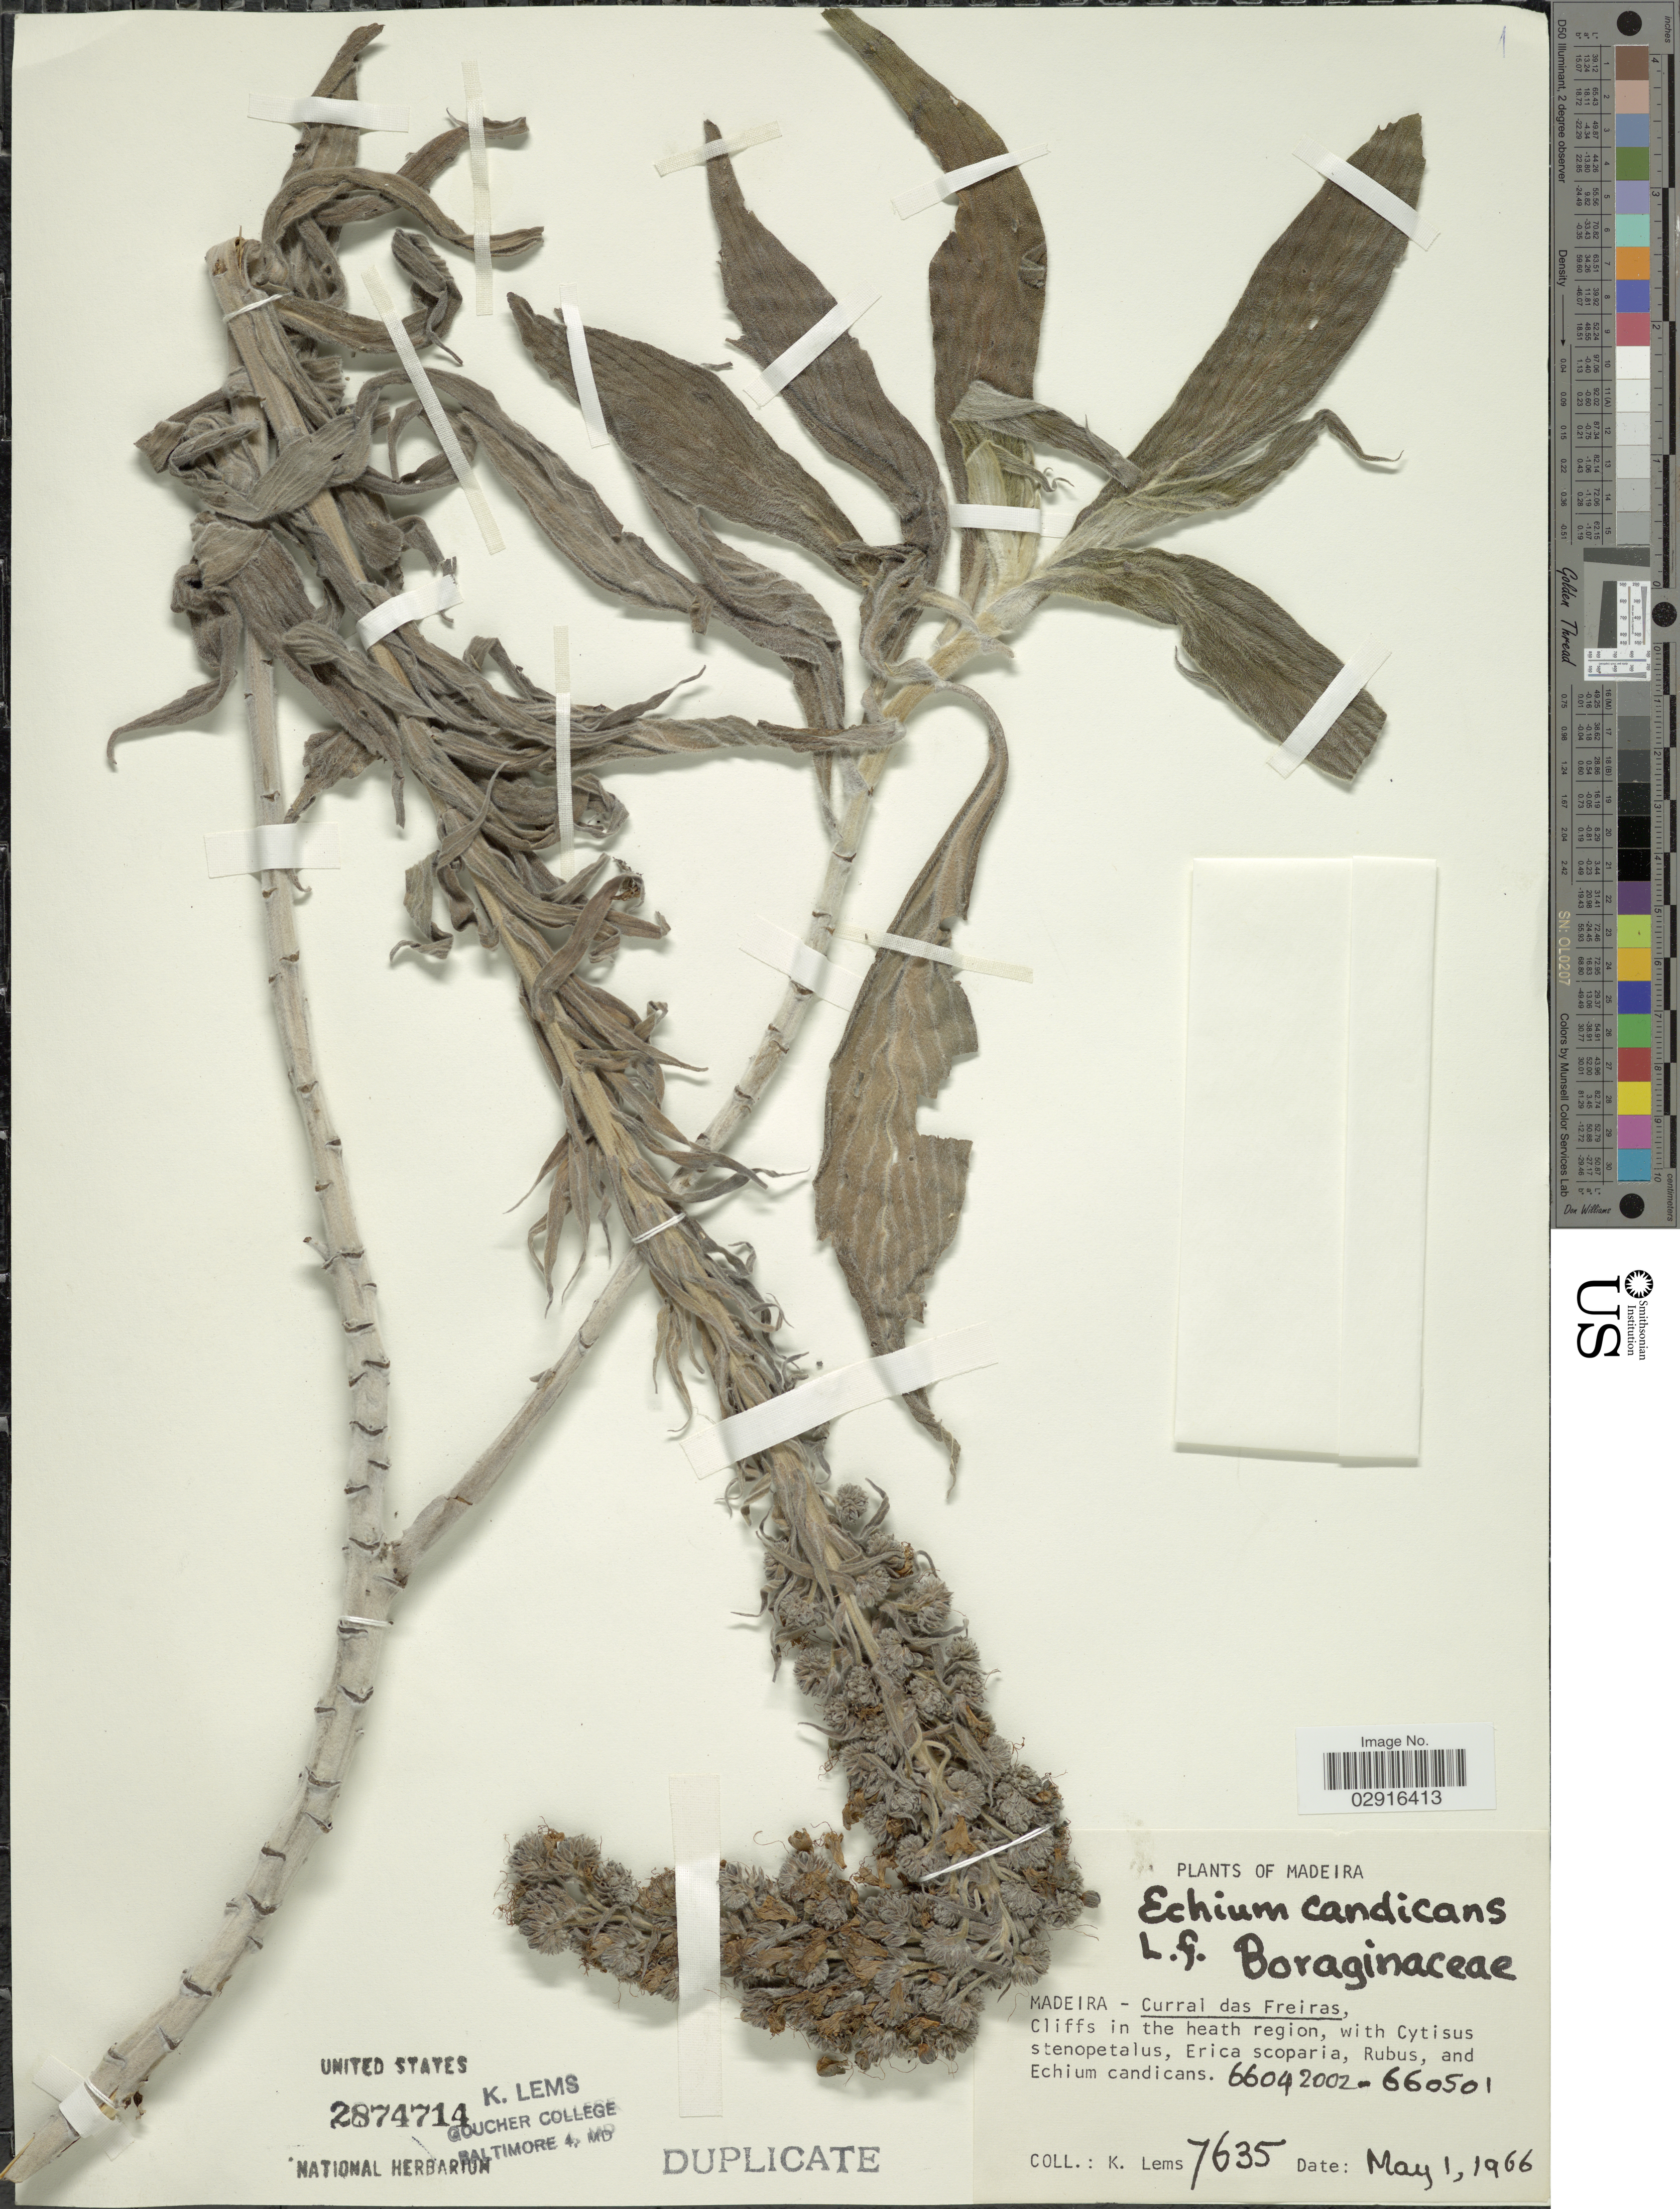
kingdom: Plantae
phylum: Tracheophyta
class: Magnoliopsida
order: Boraginales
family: Boraginaceae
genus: Echium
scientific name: Echium candicans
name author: L. f.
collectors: K. Lems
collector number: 7635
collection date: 1966-05-01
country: Portugal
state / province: Madeira (Aut. Reg.)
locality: Curral das Freiras.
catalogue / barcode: US 2874714